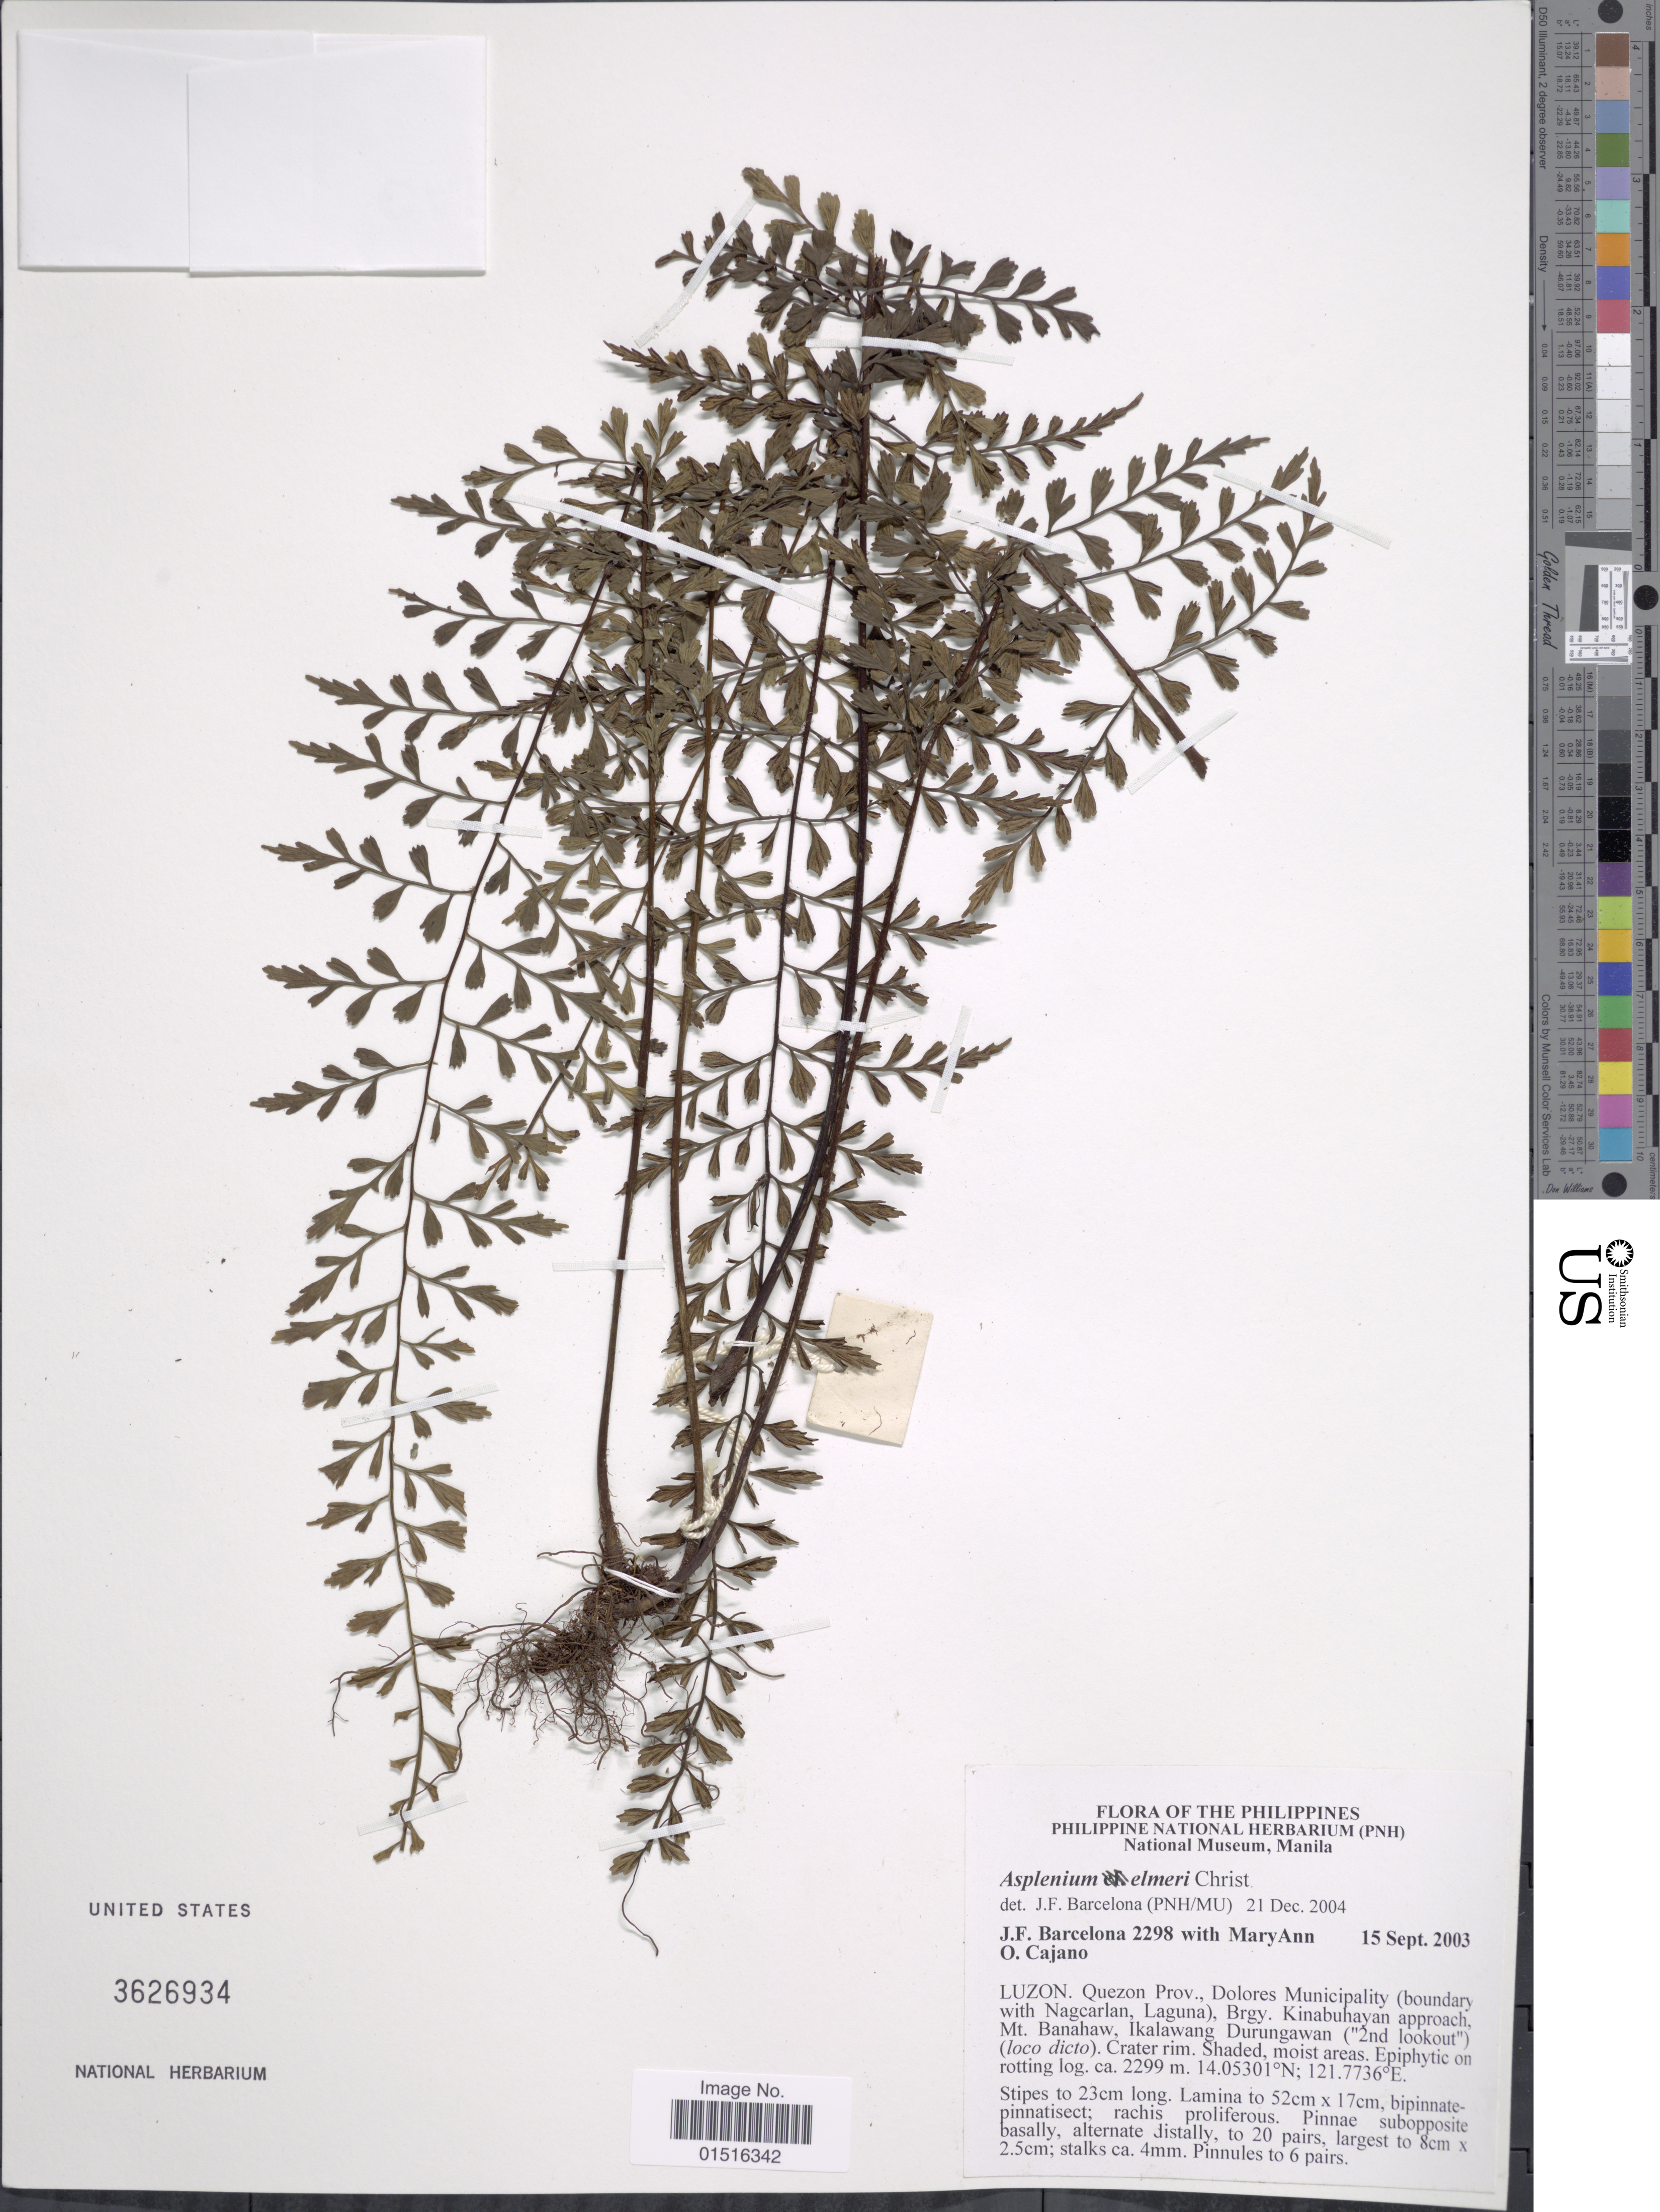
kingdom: Plantae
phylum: Tracheophyta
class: Polypodiopsida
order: Polypodiales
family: Aspleniaceae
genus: Asplenium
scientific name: Asplenium elmeri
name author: Christ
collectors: J. F. Barcelona & M. Cajano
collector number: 2298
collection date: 2003-09-15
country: Philippines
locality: Luzon, Quezon Prov., Dolores Municipality (boundary with Nagcarlan, Laguna), Brgy. Kinabuhayan approach, Mt. Banahaw, Ikalawang Durungawan ("2nd lookout") (loco dicto)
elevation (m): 2299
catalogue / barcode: US 3626934